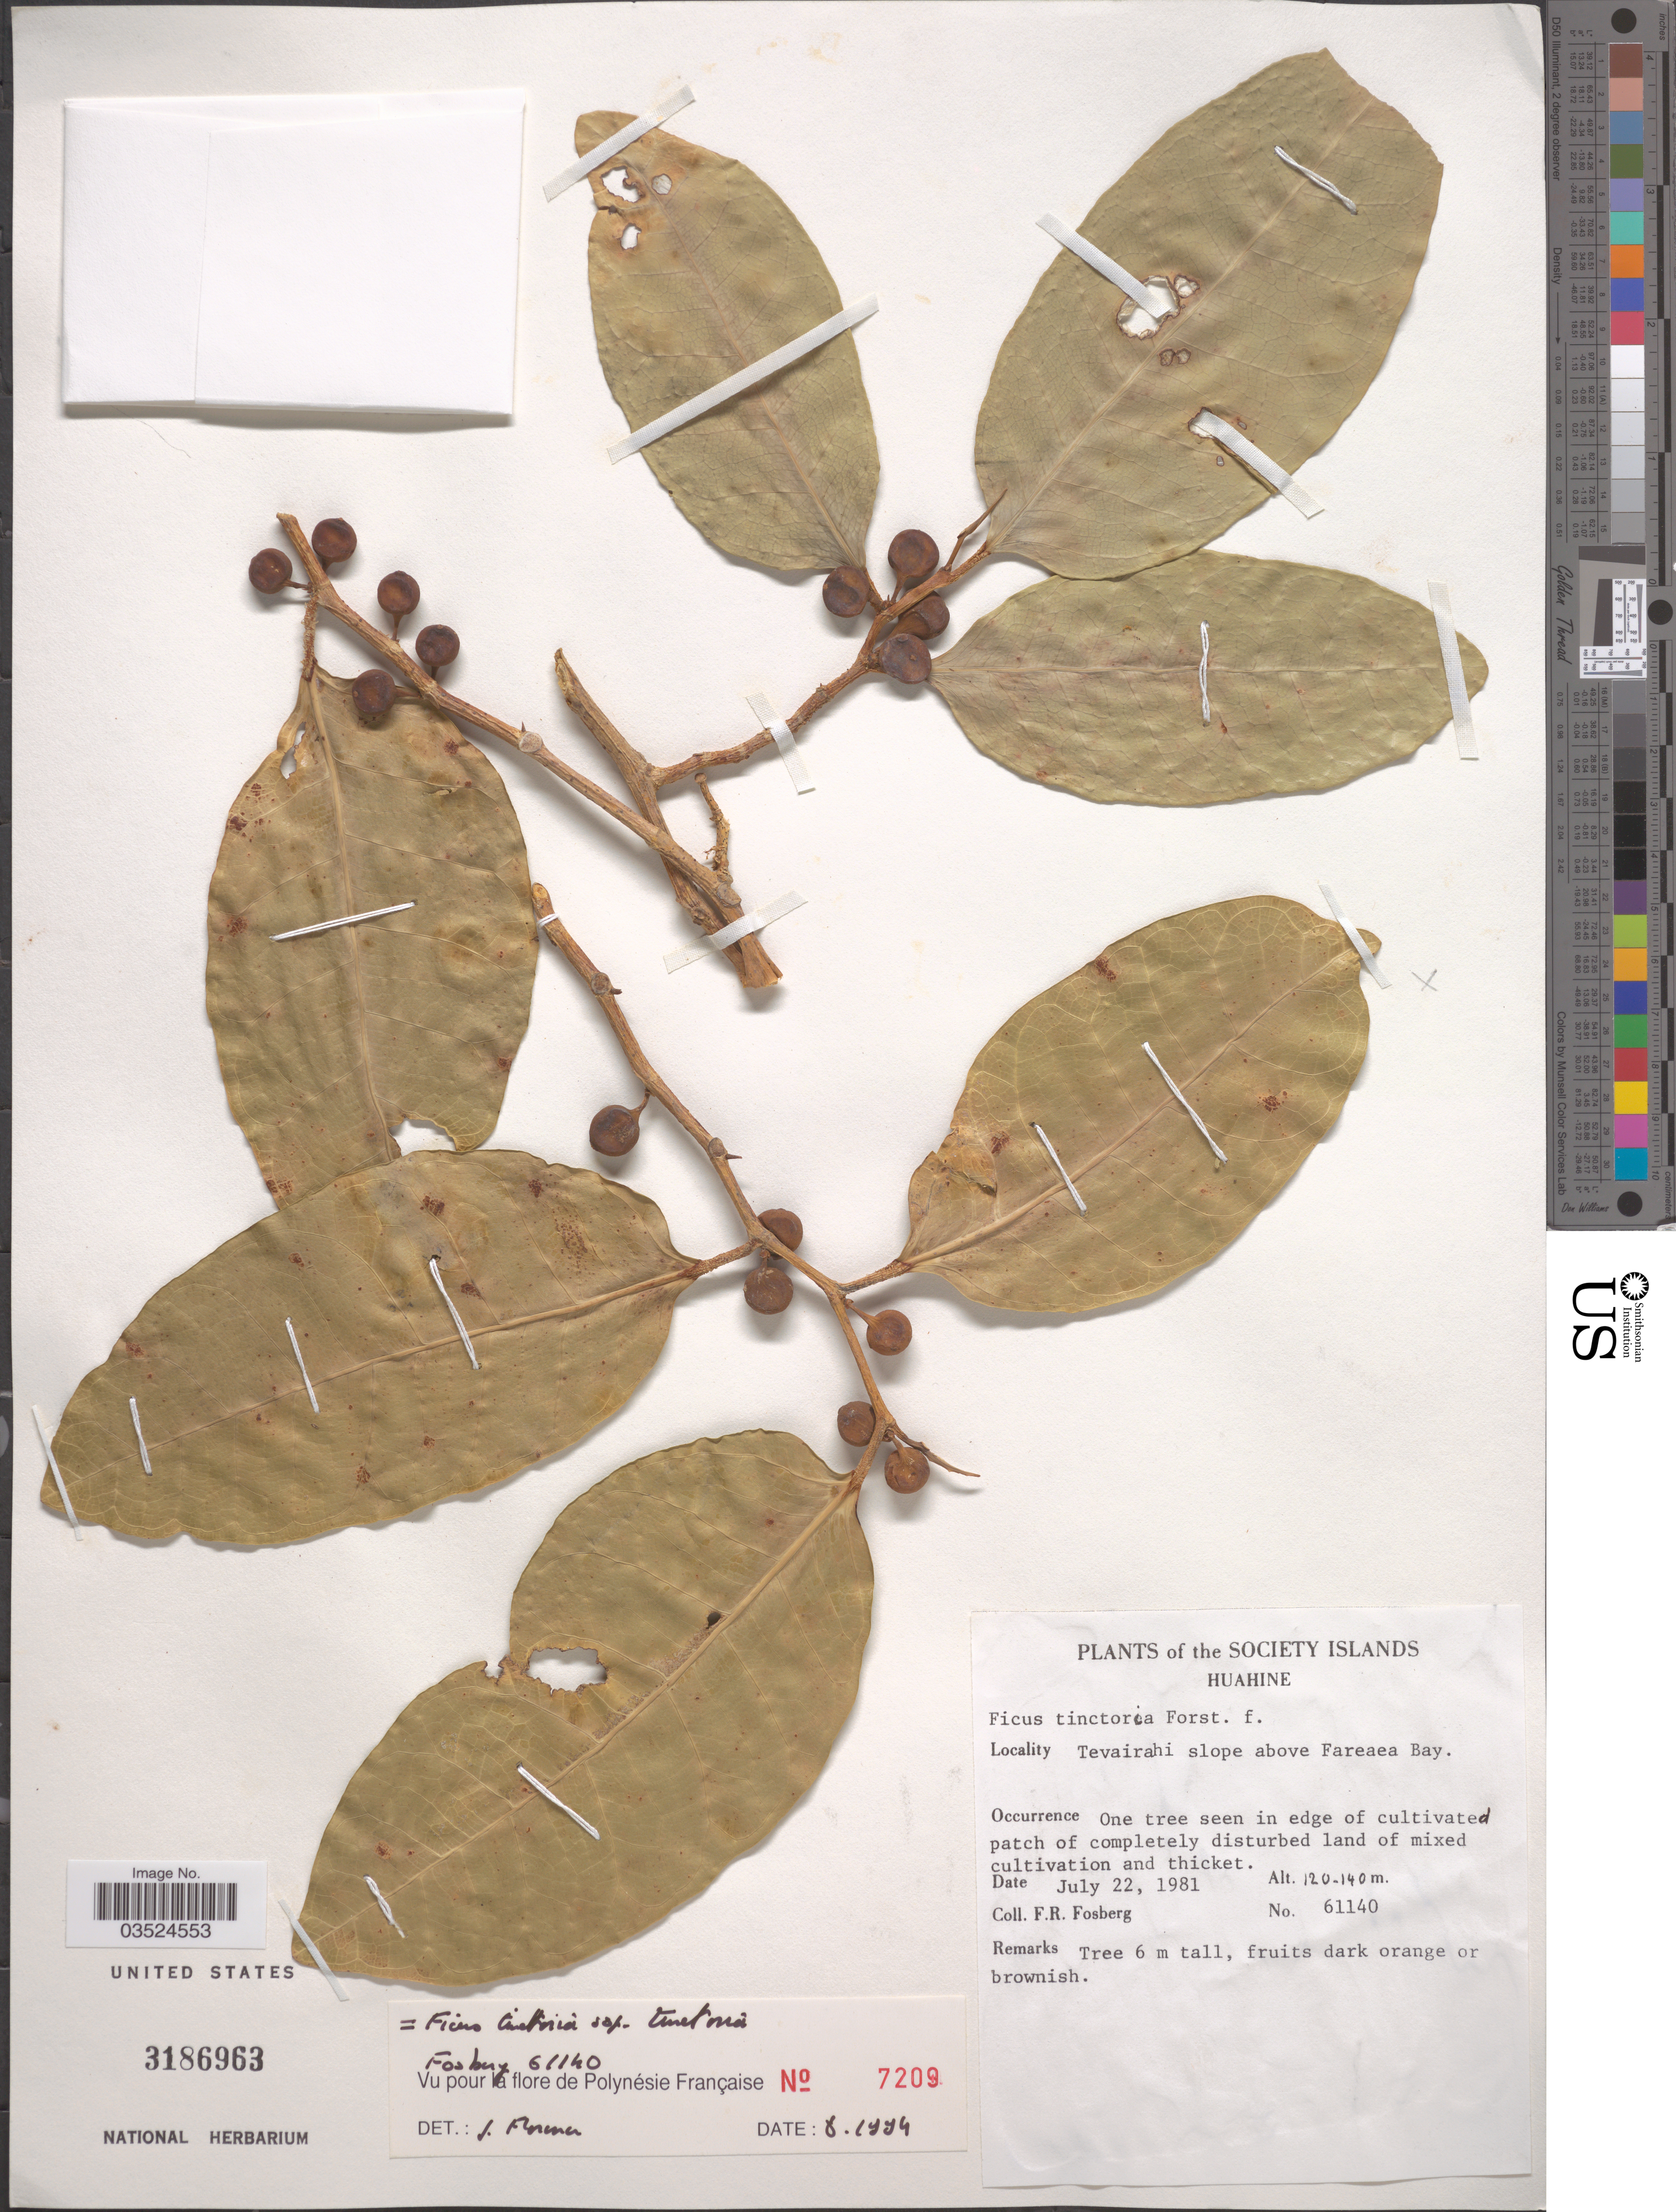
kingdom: Plantae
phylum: Tracheophyta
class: Magnoliopsida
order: Rosales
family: Moraceae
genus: Ficus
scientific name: Ficus tinctoria subsp. tinctoria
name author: G. Forst.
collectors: F. R. Fosberg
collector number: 61140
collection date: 1981-07-22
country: French Polynesia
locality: The Society Islands. Huahine. Tevairahi slope above Fareaea Bay.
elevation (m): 120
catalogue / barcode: US 3186963